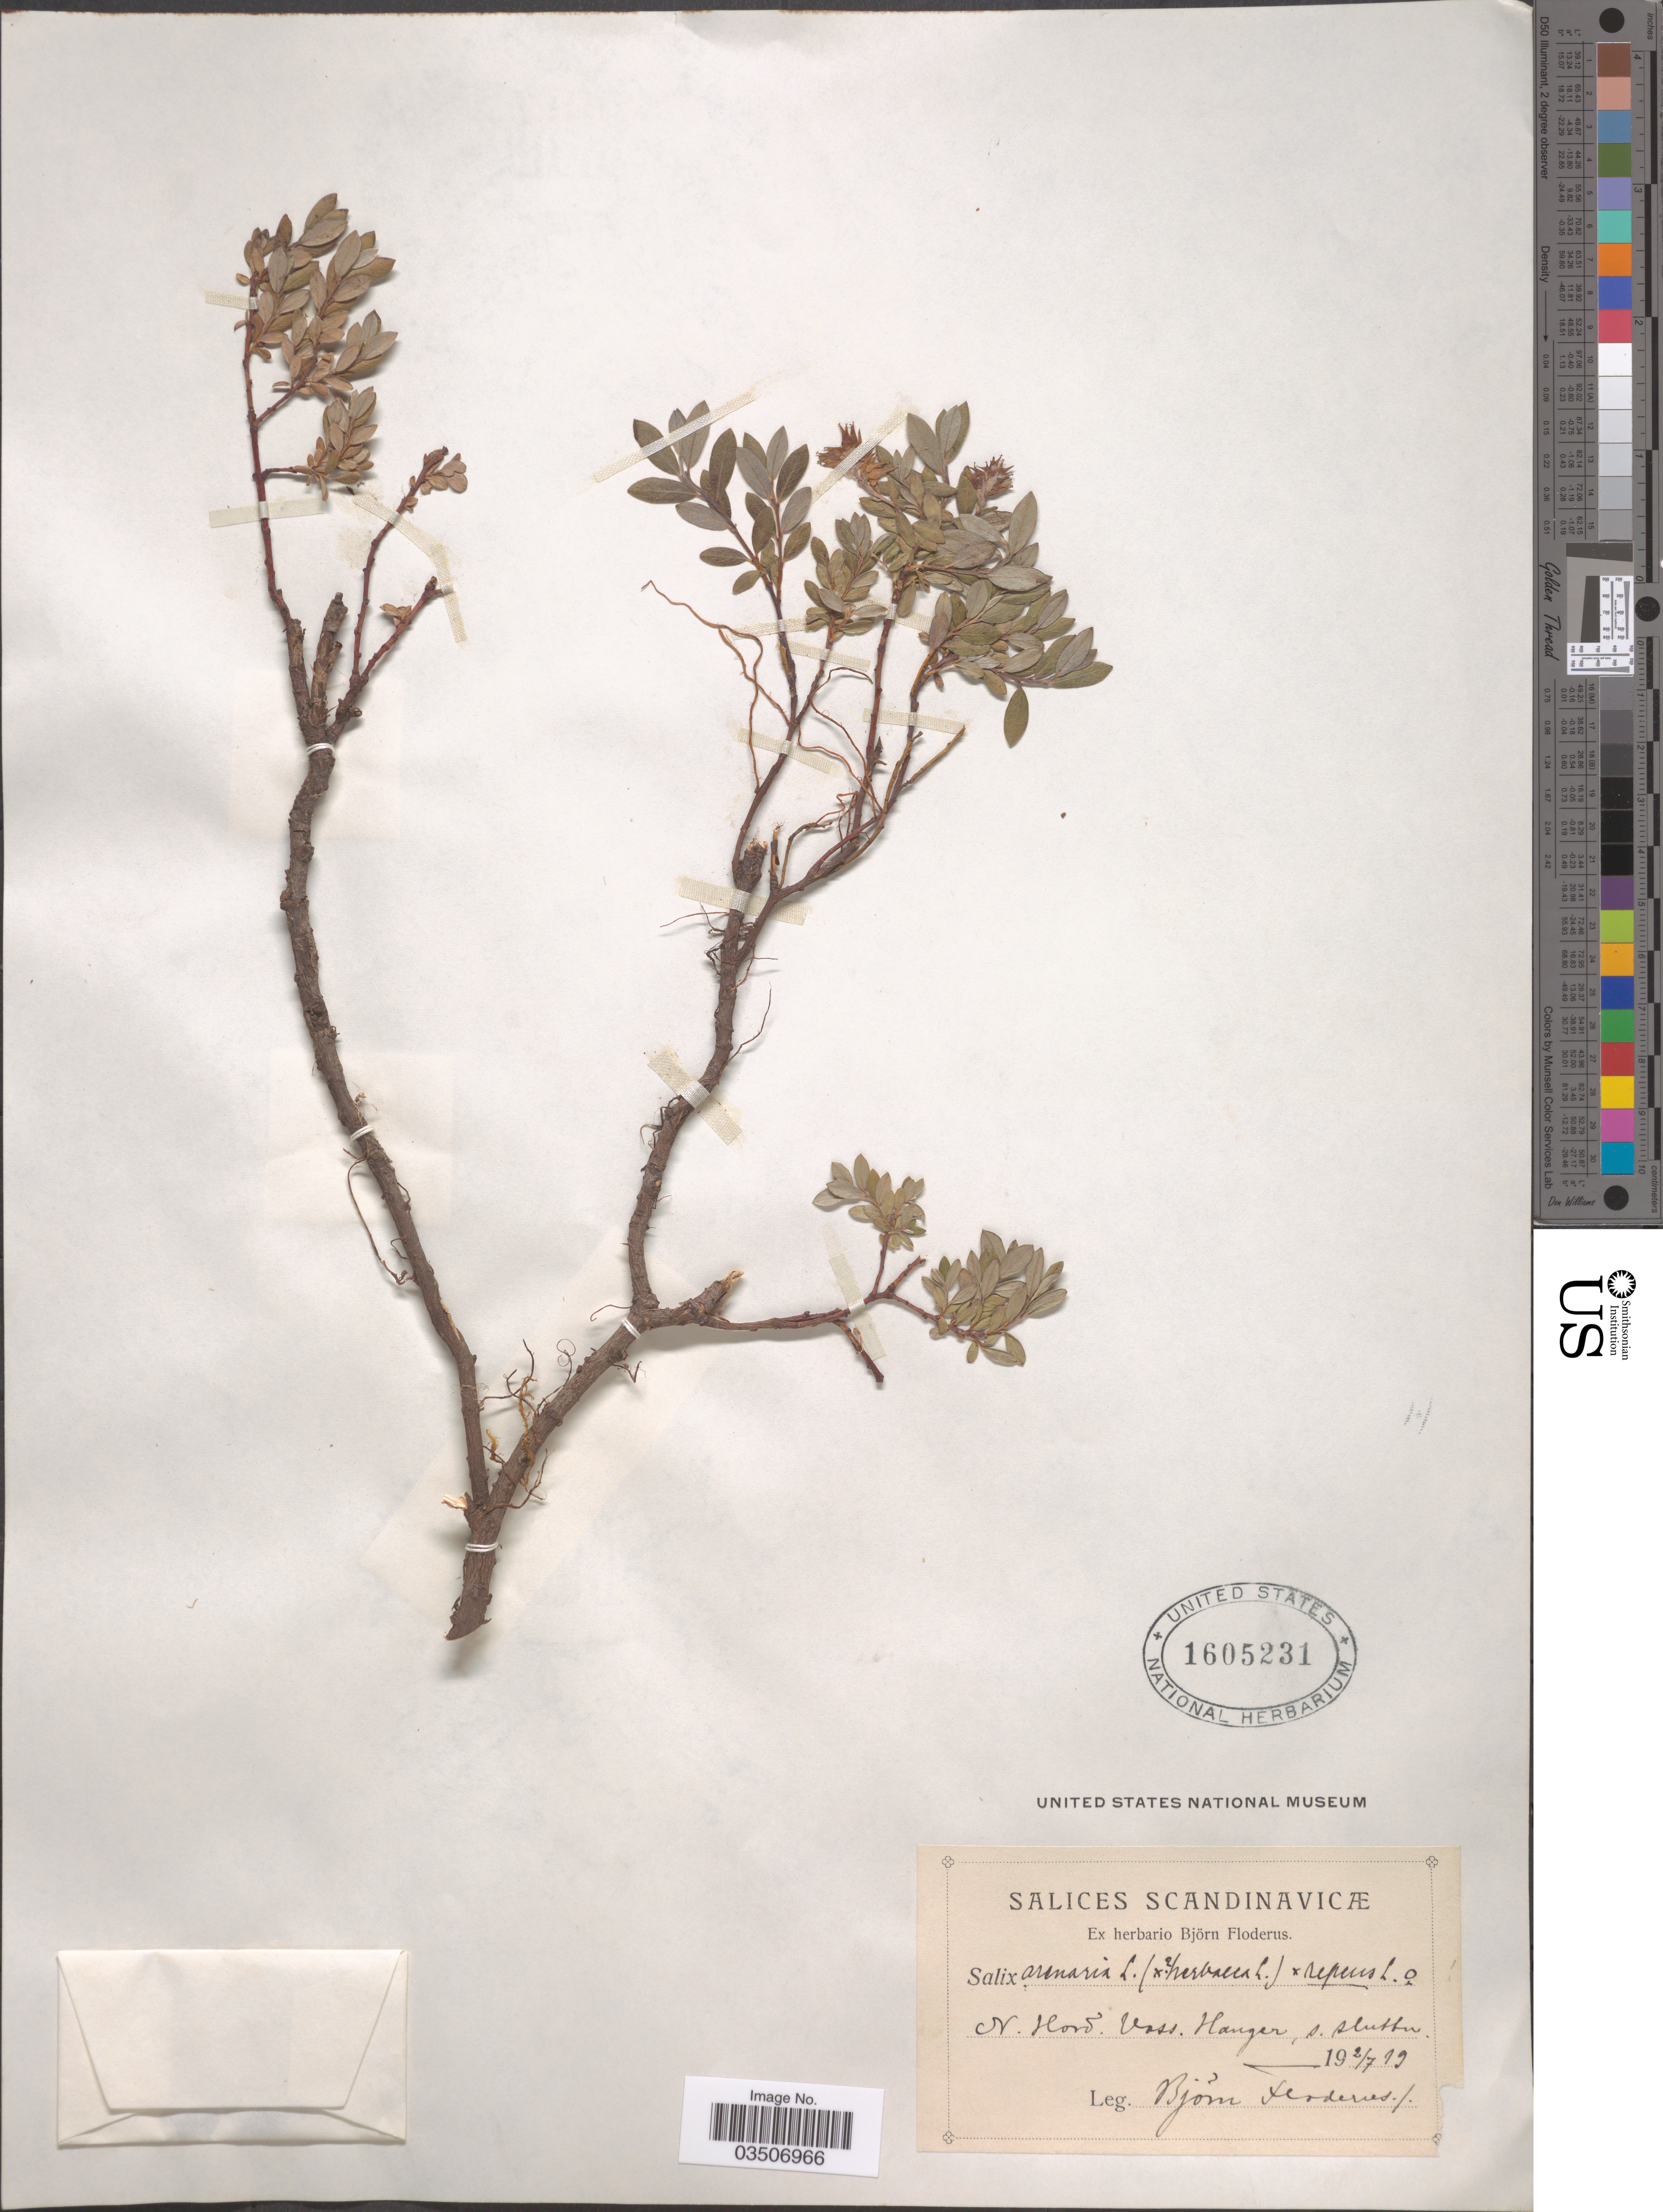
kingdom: Plantae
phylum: Tracheophyta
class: Magnoliopsida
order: Malpighiales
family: Salicaceae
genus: Salix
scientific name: Salix arenaria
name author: L.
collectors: B. G. O. Floderus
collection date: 1919-07-02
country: Norway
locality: N. Hord. Voss. Hanger, s. slutten.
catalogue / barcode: US 1605231